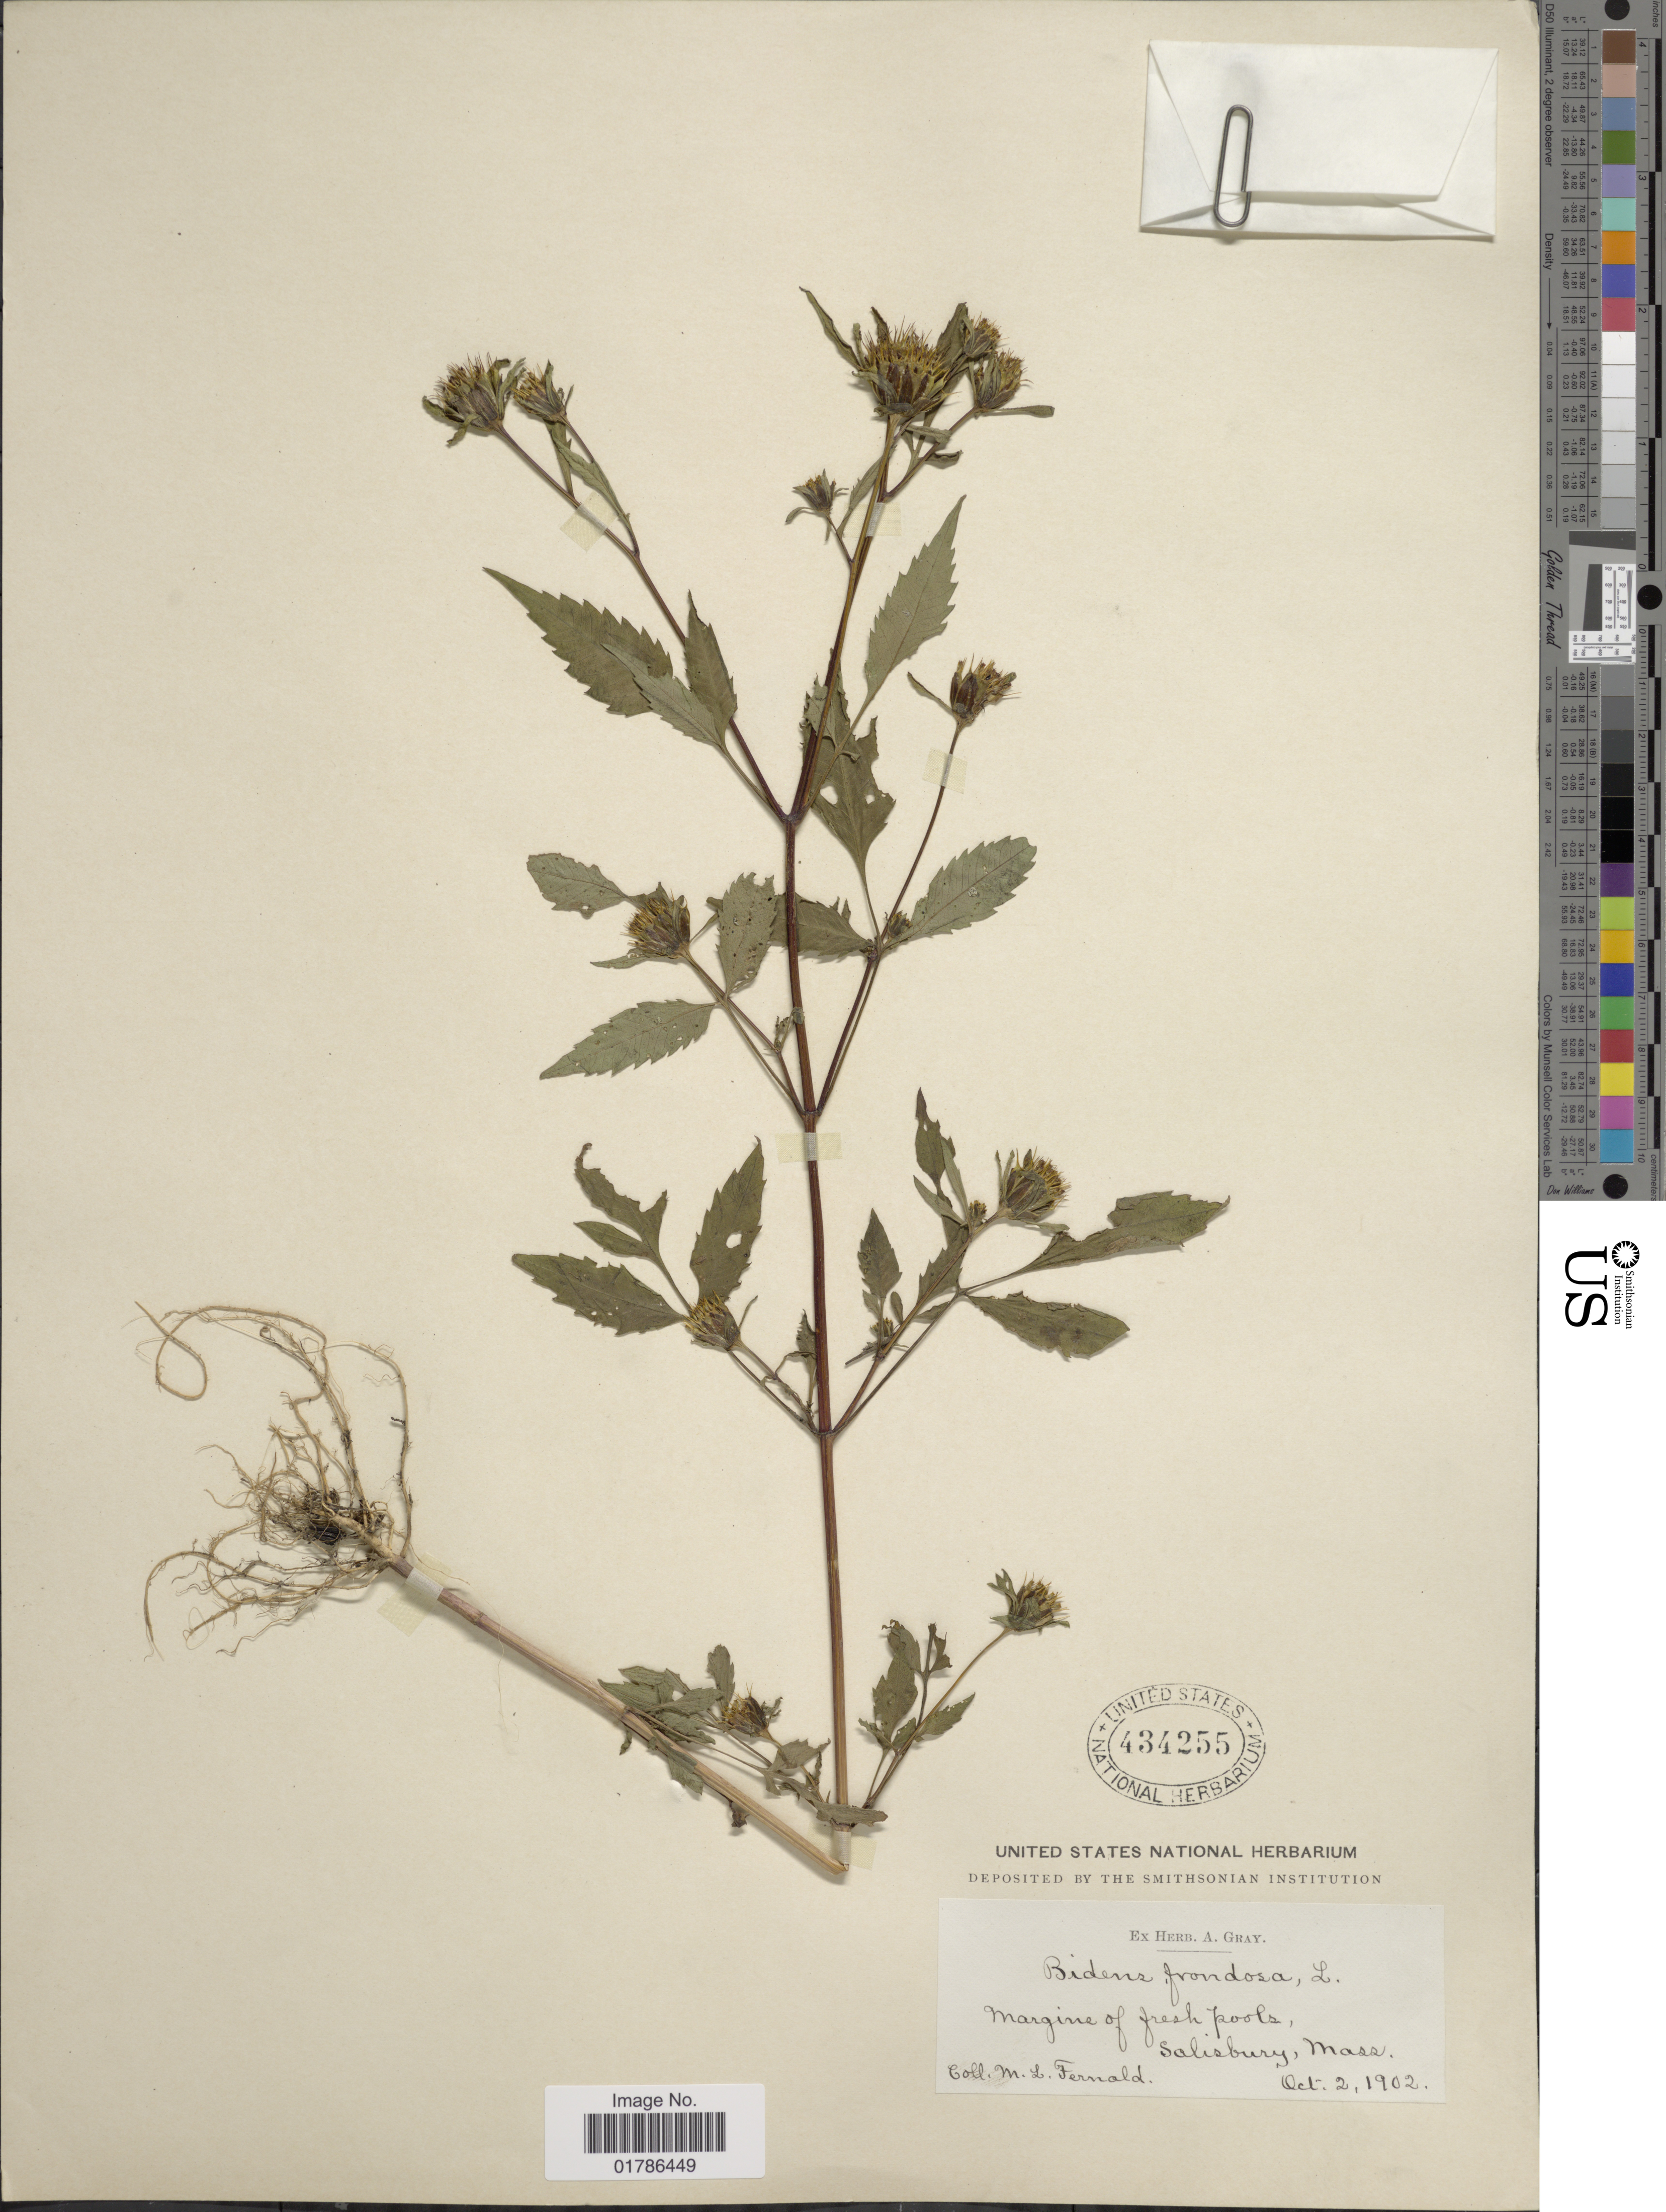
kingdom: Plantae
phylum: Tracheophyta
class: Magnoliopsida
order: Asterales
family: Asteraceae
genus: Bidens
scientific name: Bidens frondosa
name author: L.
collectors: M. L. Fernald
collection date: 1902-10-02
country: United States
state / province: Massachusetts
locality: Salisbury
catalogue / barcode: US 434255